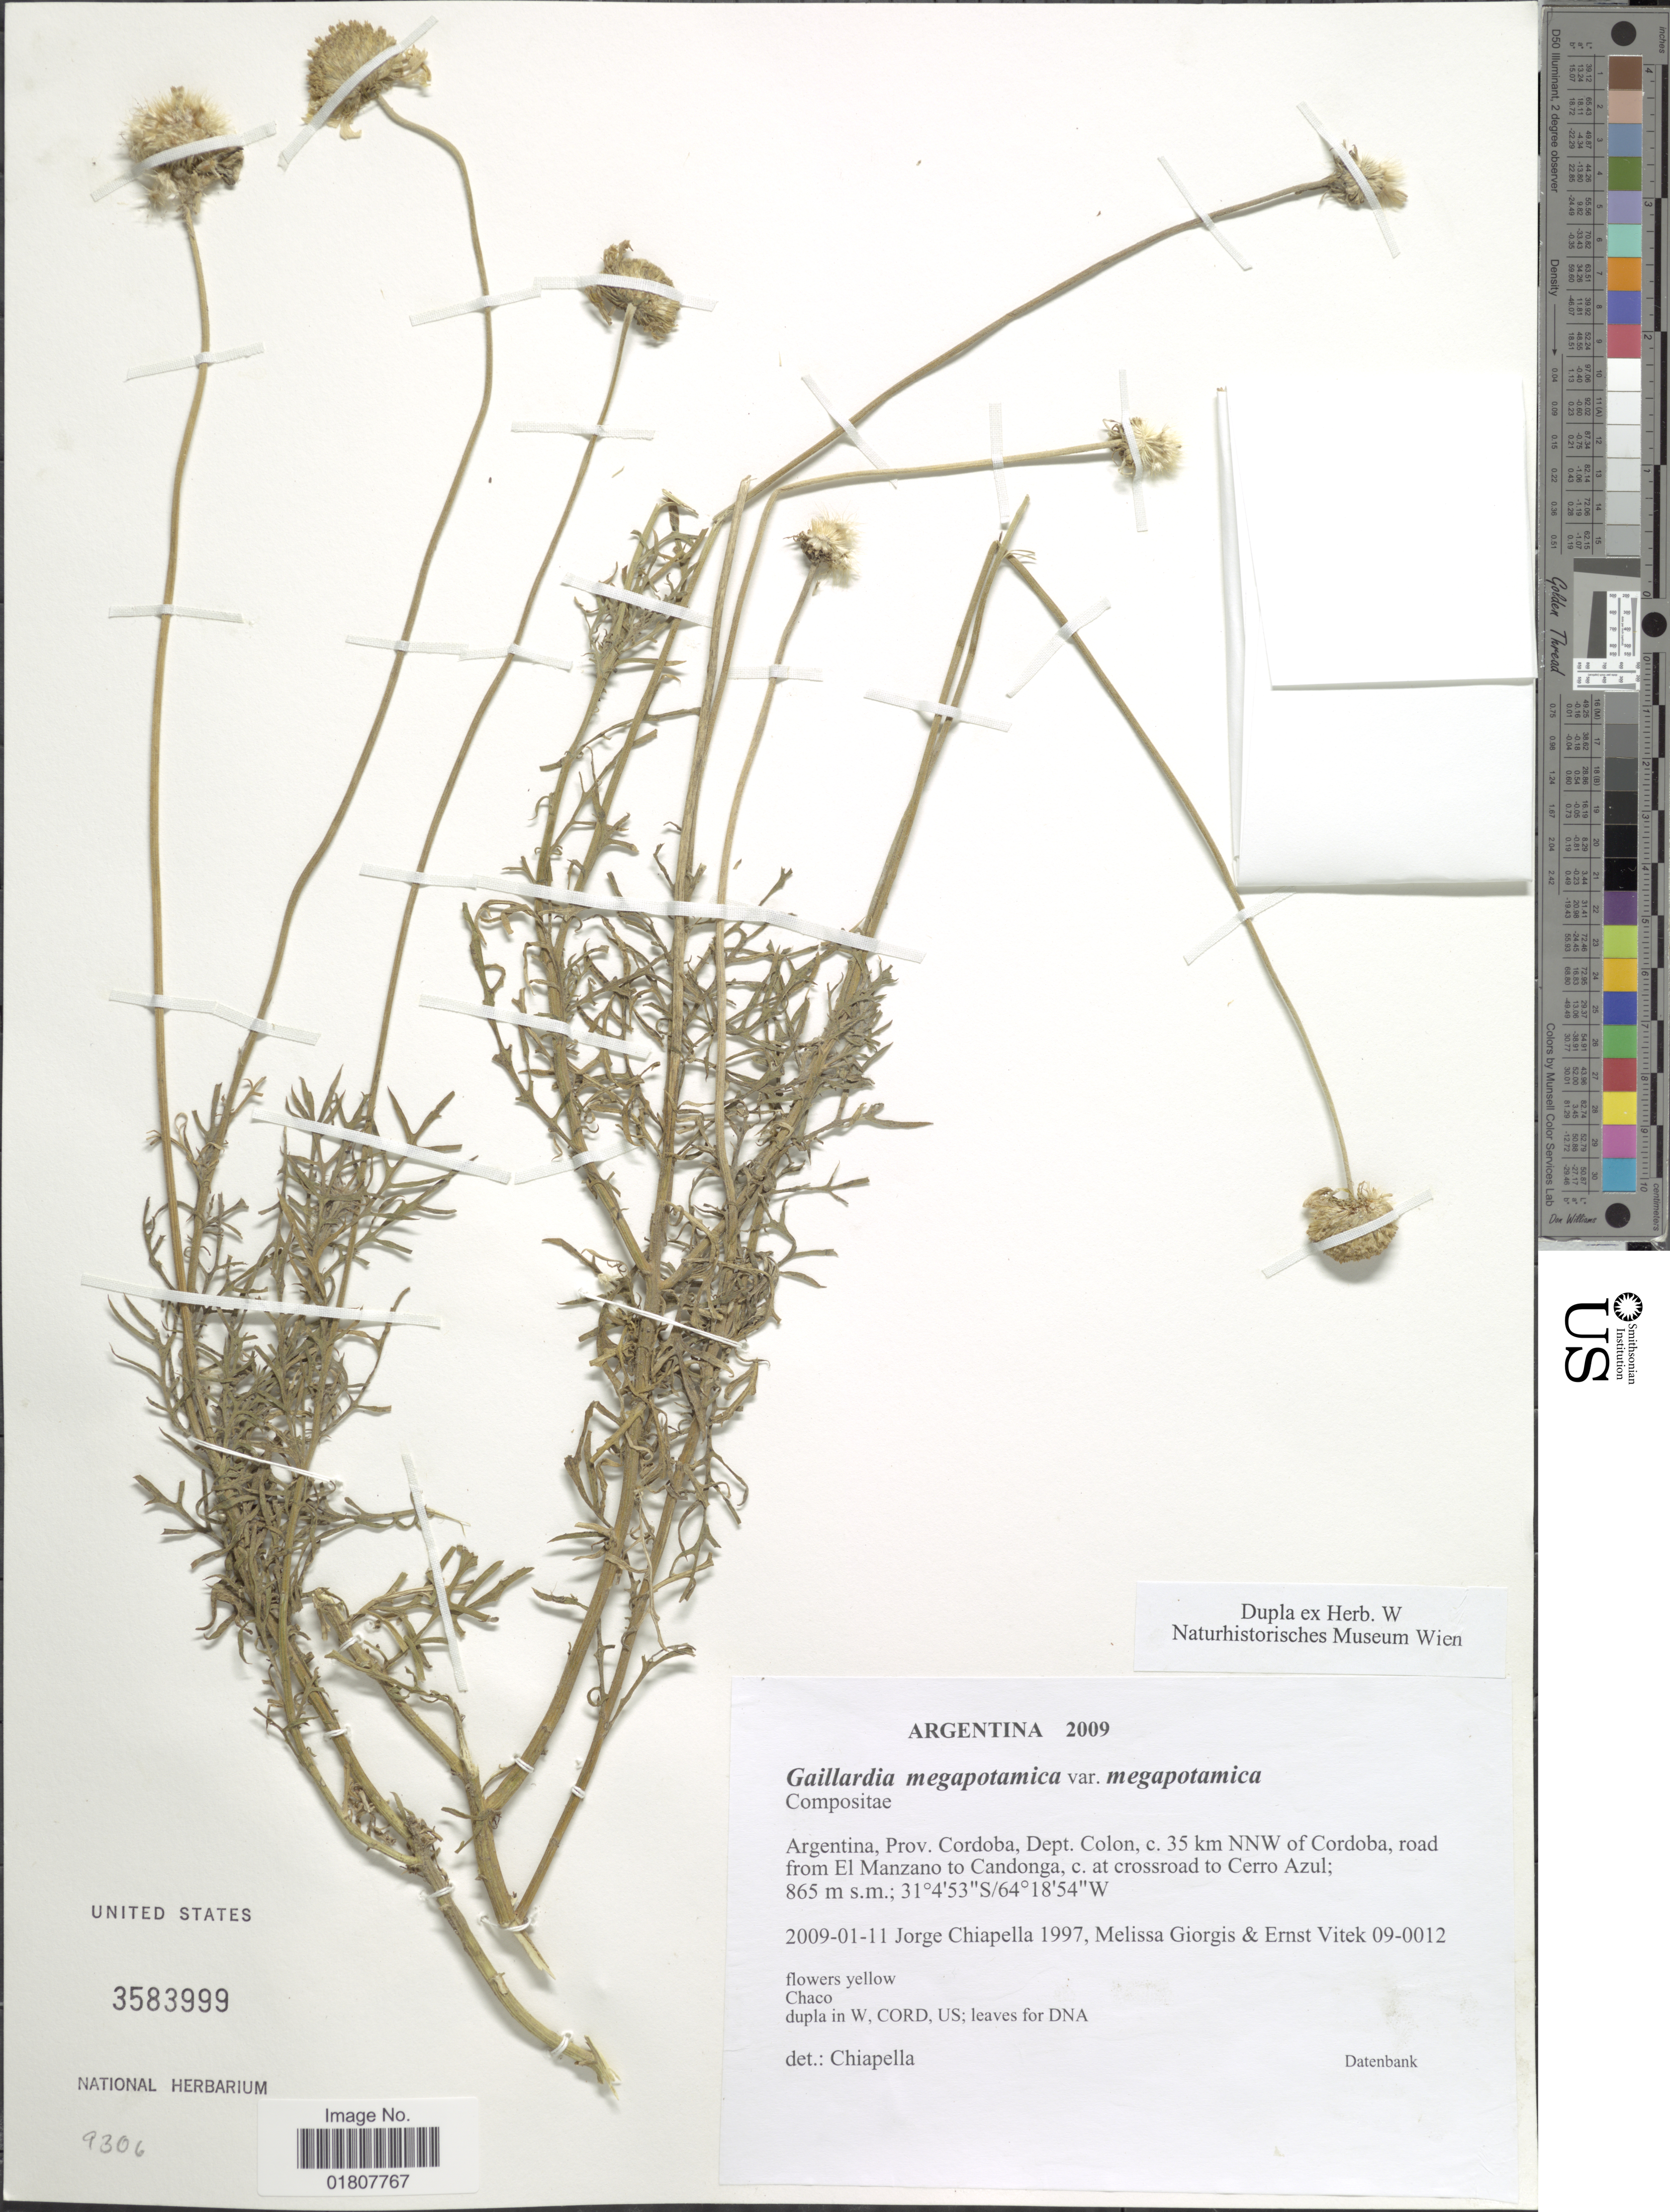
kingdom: Plantae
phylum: Tracheophyta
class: Magnoliopsida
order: Asterales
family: Asteraceae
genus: Gaillardia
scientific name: Gaillardia megapotamica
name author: (Spreng.) Baker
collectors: J. Chiapella, M. Giorgis & E. Vitek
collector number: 1997/09-0012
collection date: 2009-01-11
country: Argentina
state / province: Cordoba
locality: Dept. Colon, c. 35 km NNW of Cordoba, road from El Manzano to Candonga, c. at crossroad to Cerro Azul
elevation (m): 865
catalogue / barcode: US 3583999